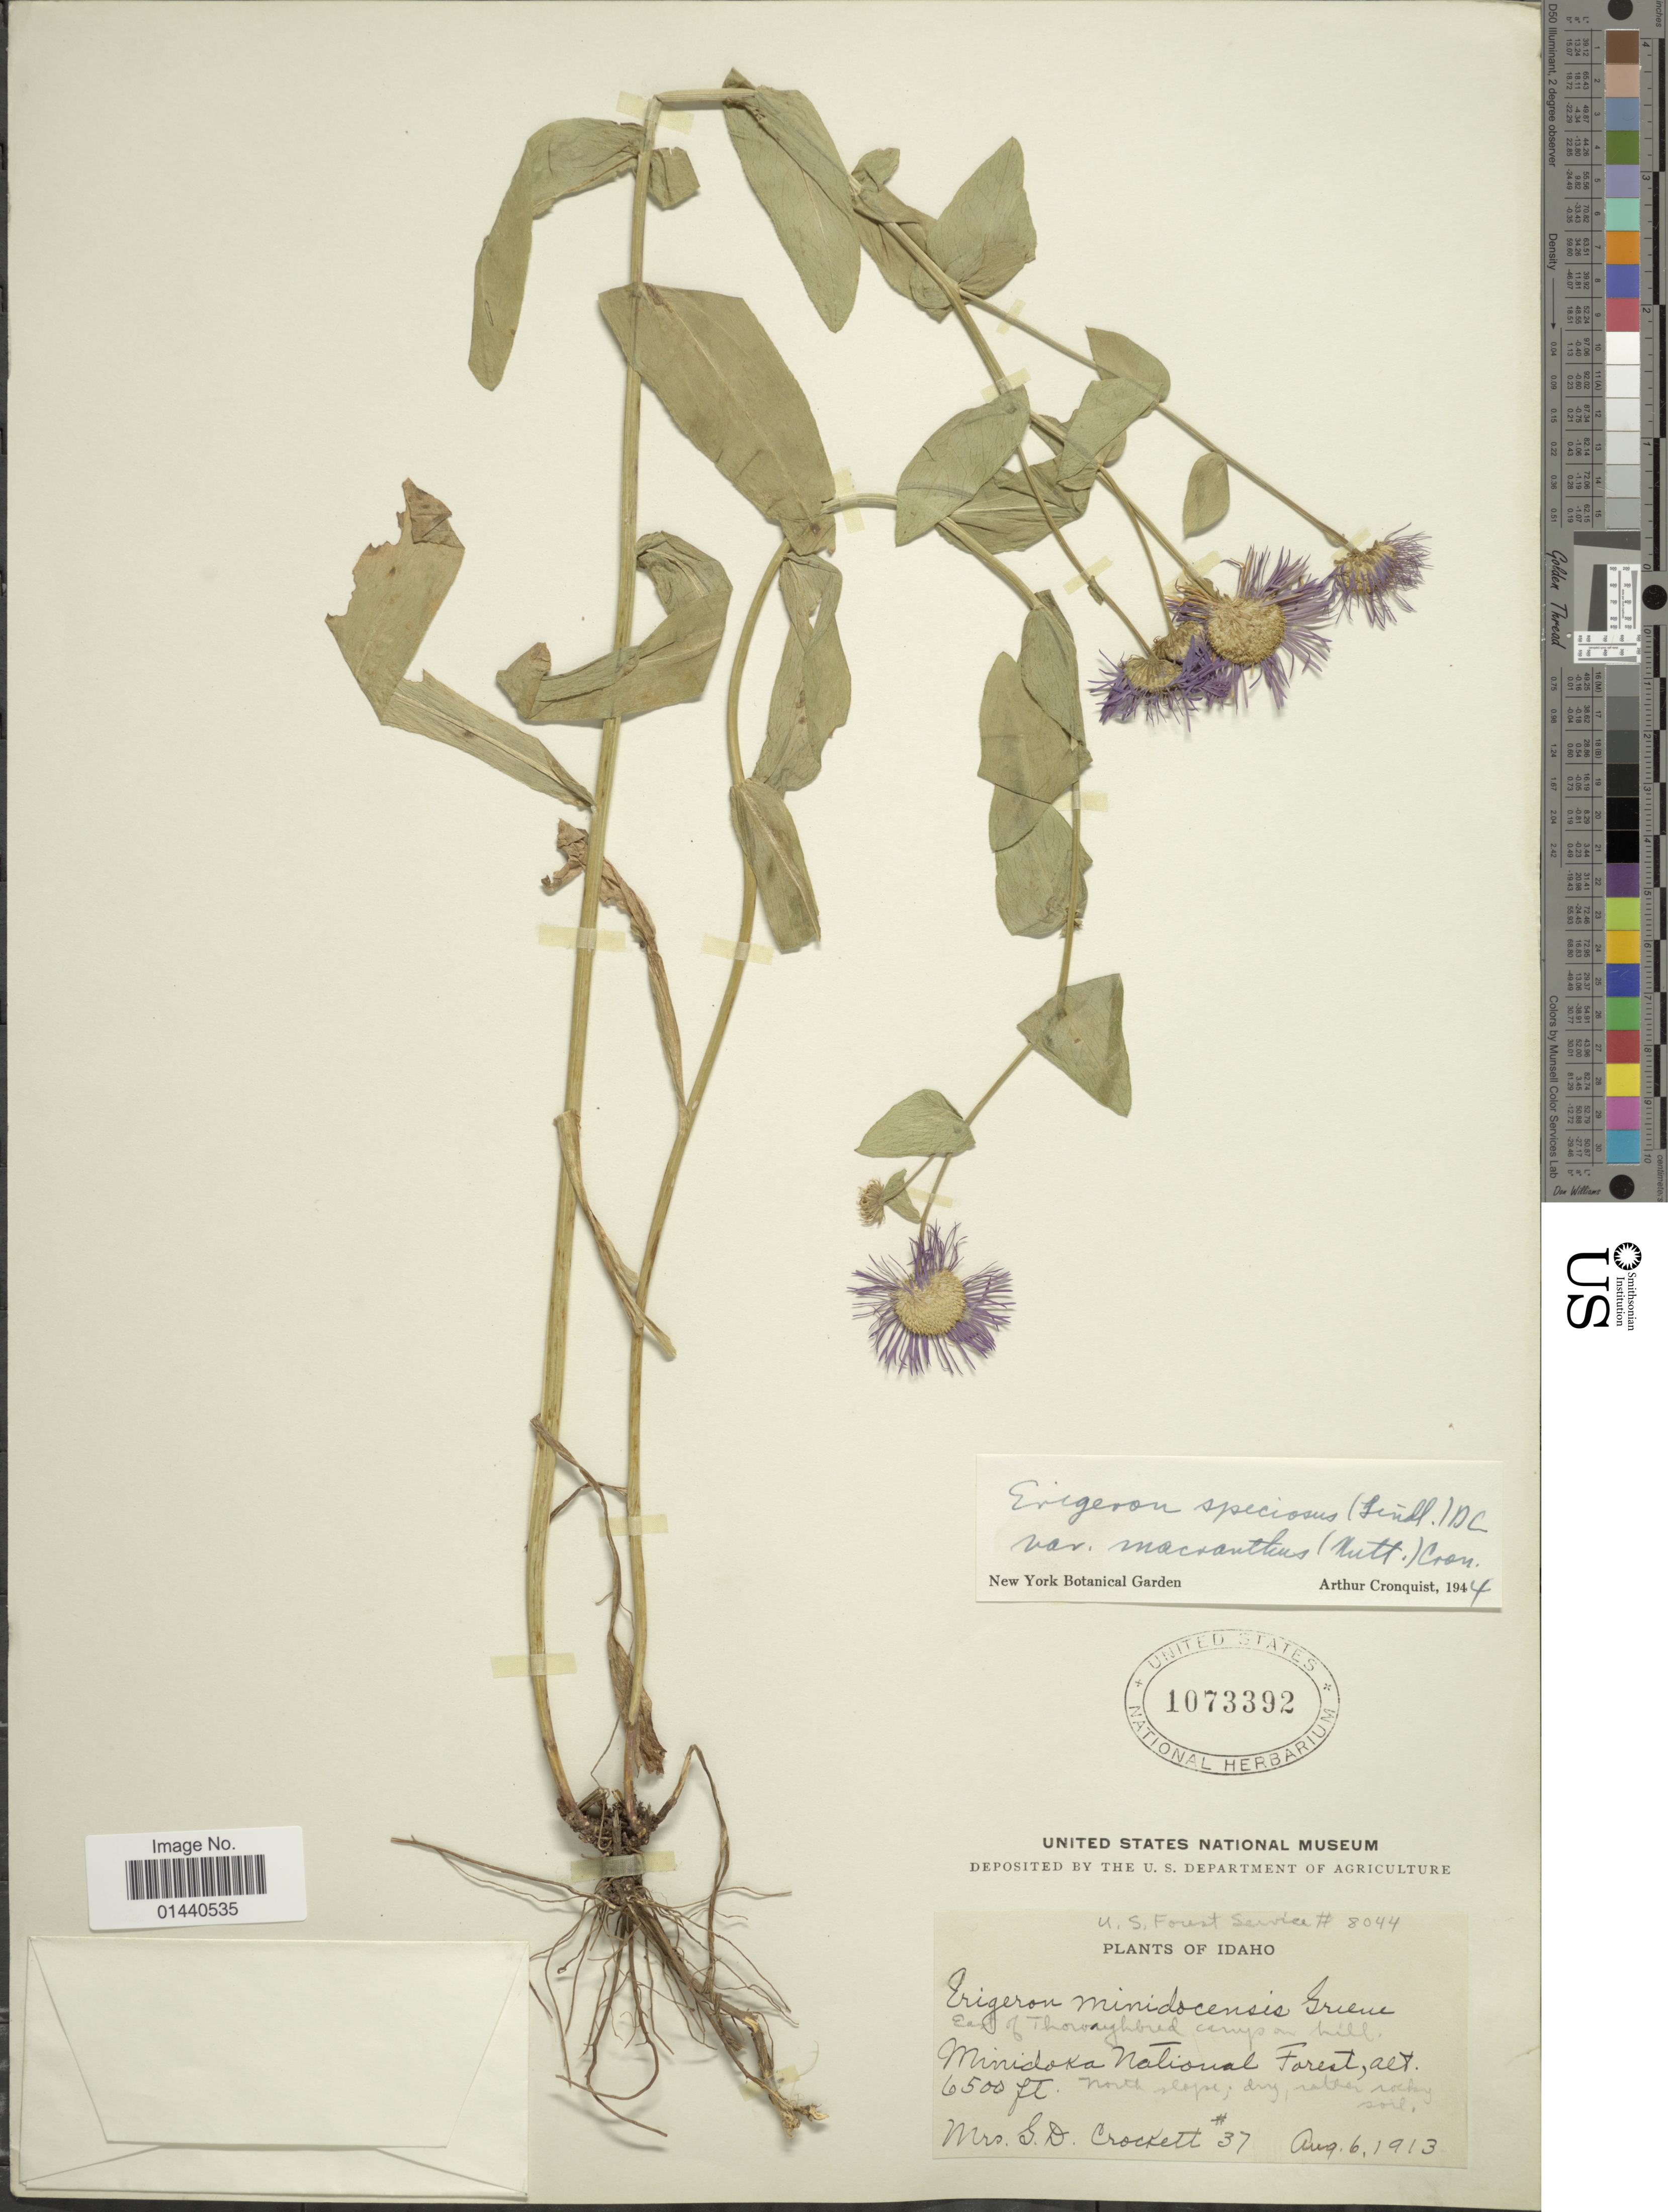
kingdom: Plantae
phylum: Tracheophyta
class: Magnoliopsida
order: Asterales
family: Asteraceae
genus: Erigeron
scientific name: Erigeron speciosus var. macranthus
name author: (Nutt.) Cronq.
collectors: S. Crockett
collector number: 37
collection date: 1913-08-06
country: United States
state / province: Idaho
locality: Minidoka National Forest. North slope.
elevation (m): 1981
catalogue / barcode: US 1073392